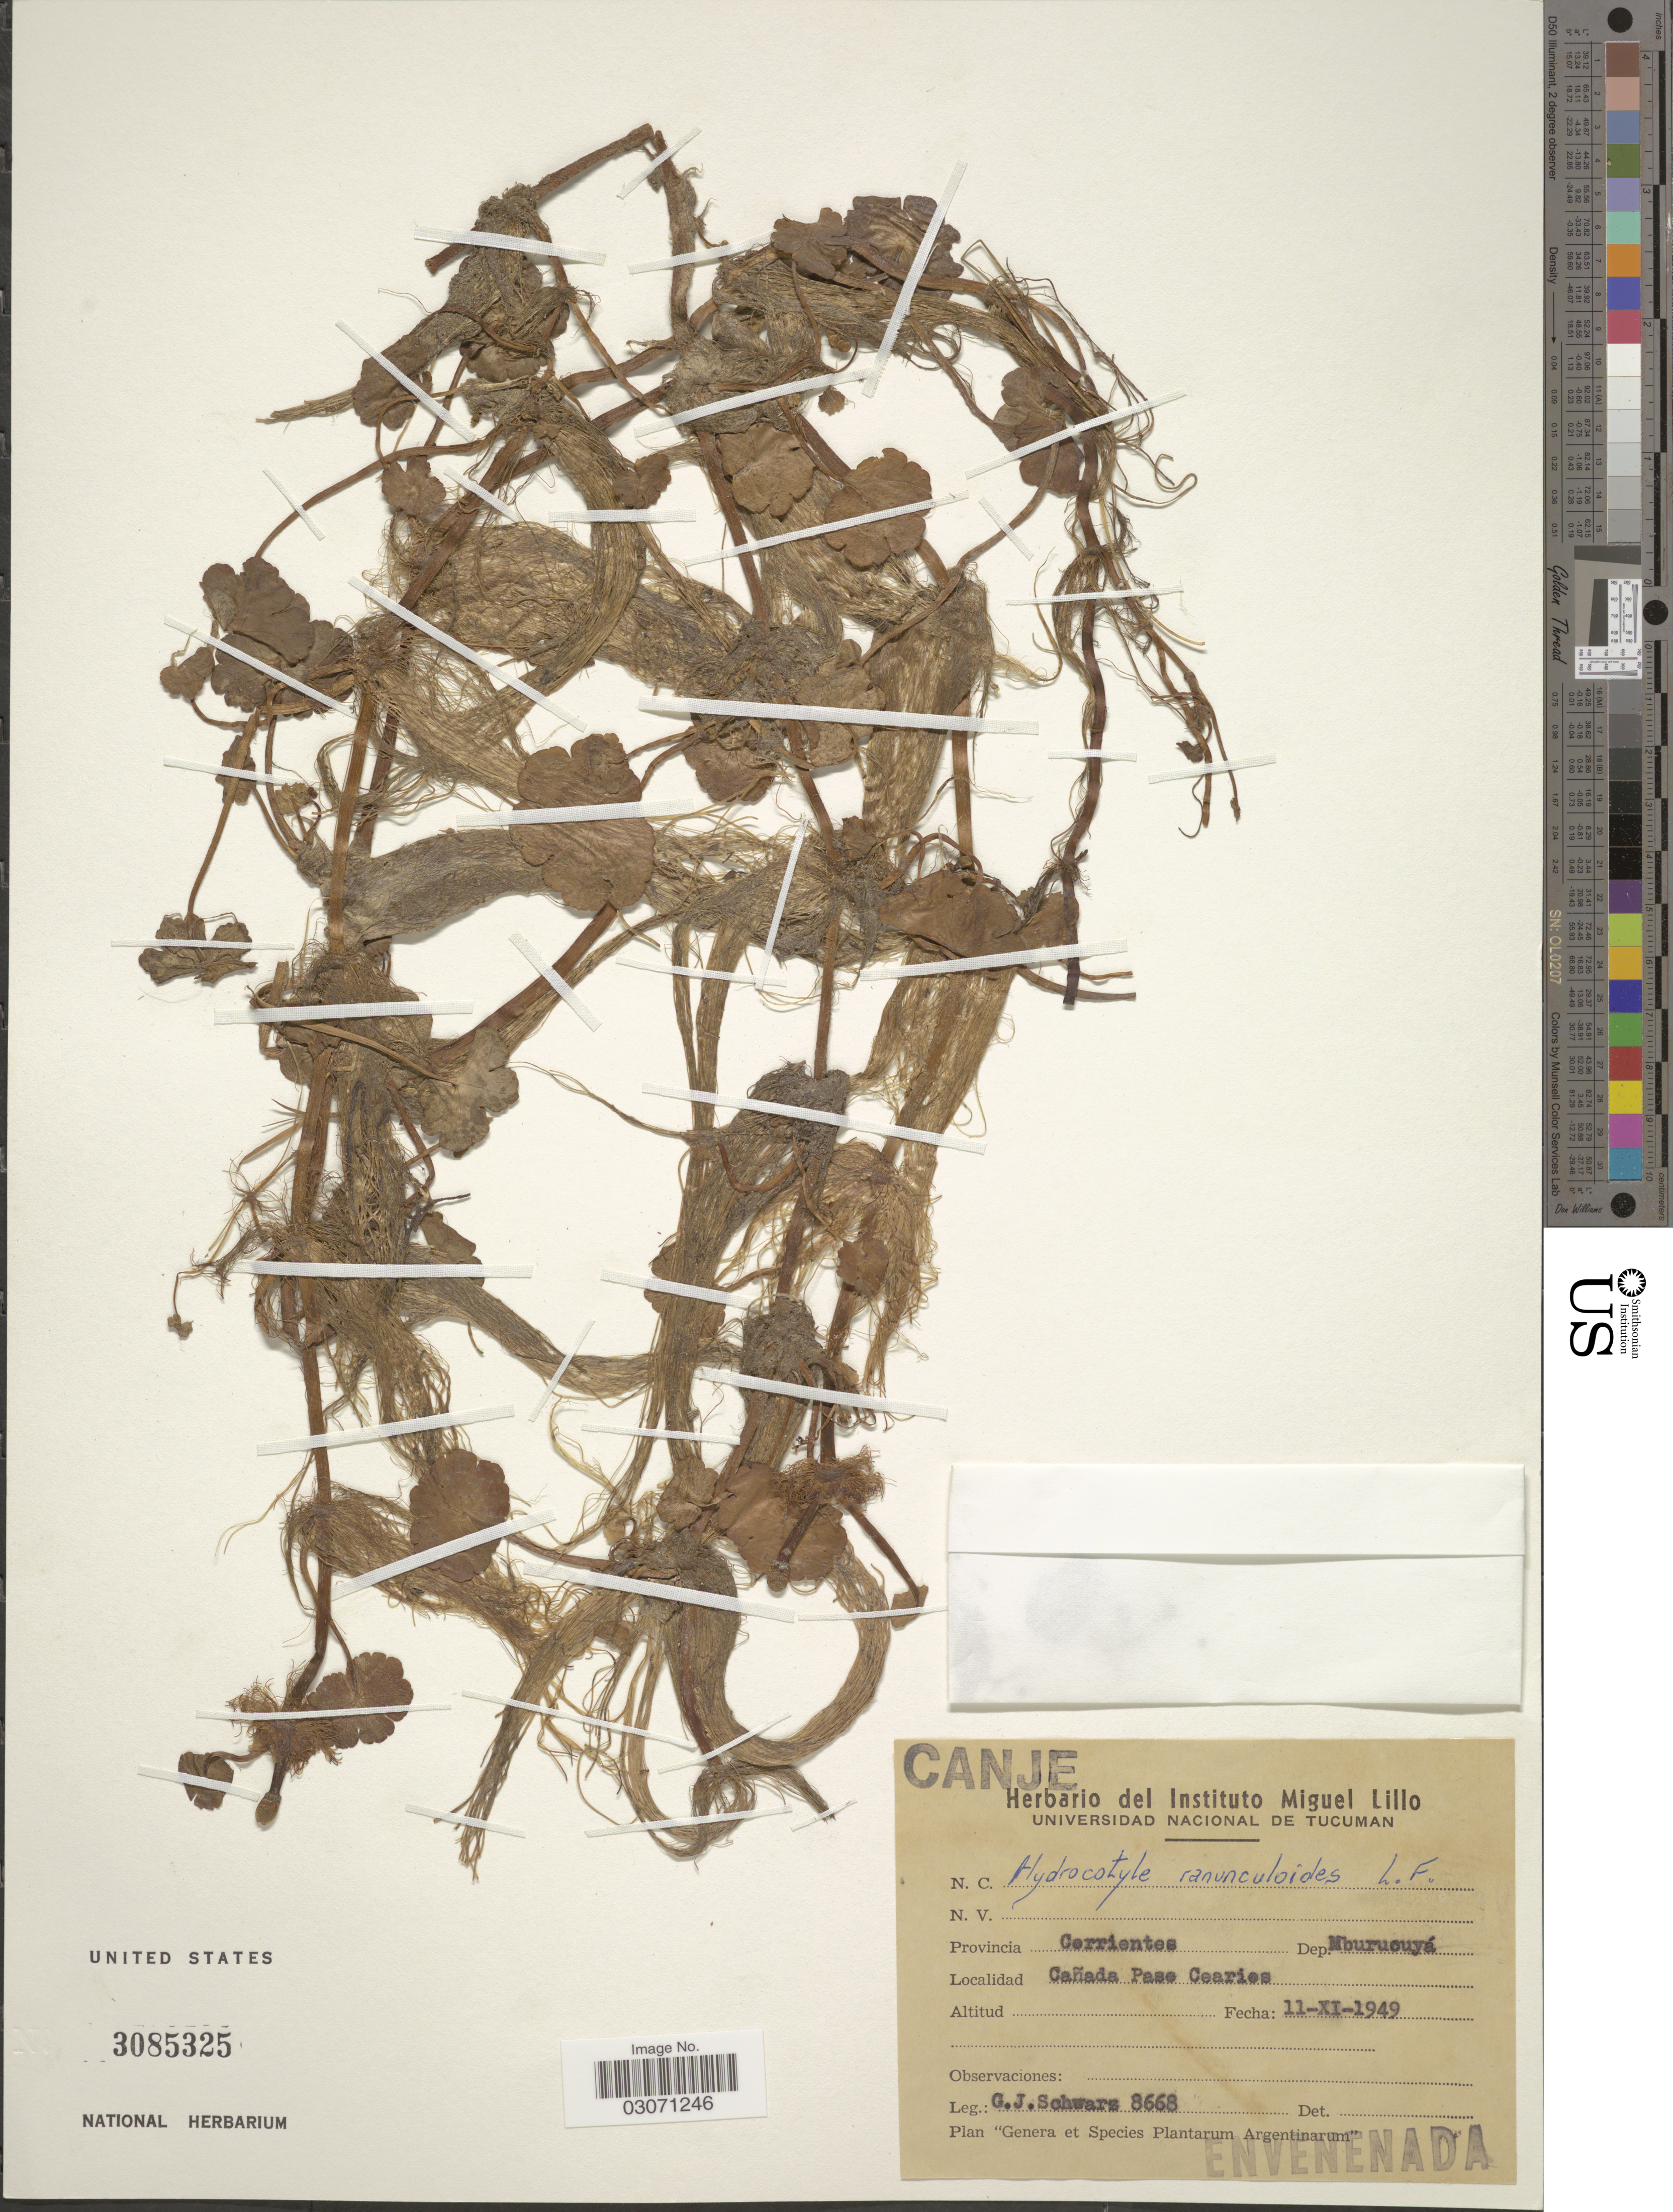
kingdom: Plantae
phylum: Tracheophyta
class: Magnoliopsida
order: Apiales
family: Araliaceae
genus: Hydrocotyle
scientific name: Hydrocotyle ranunculoides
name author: L. f.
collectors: G. J. Schwarz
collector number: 8668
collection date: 1949-11-11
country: Argentina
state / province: Corrientes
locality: Dep. Mburucuyá. Cañada Pase Cearies.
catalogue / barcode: US 3085325